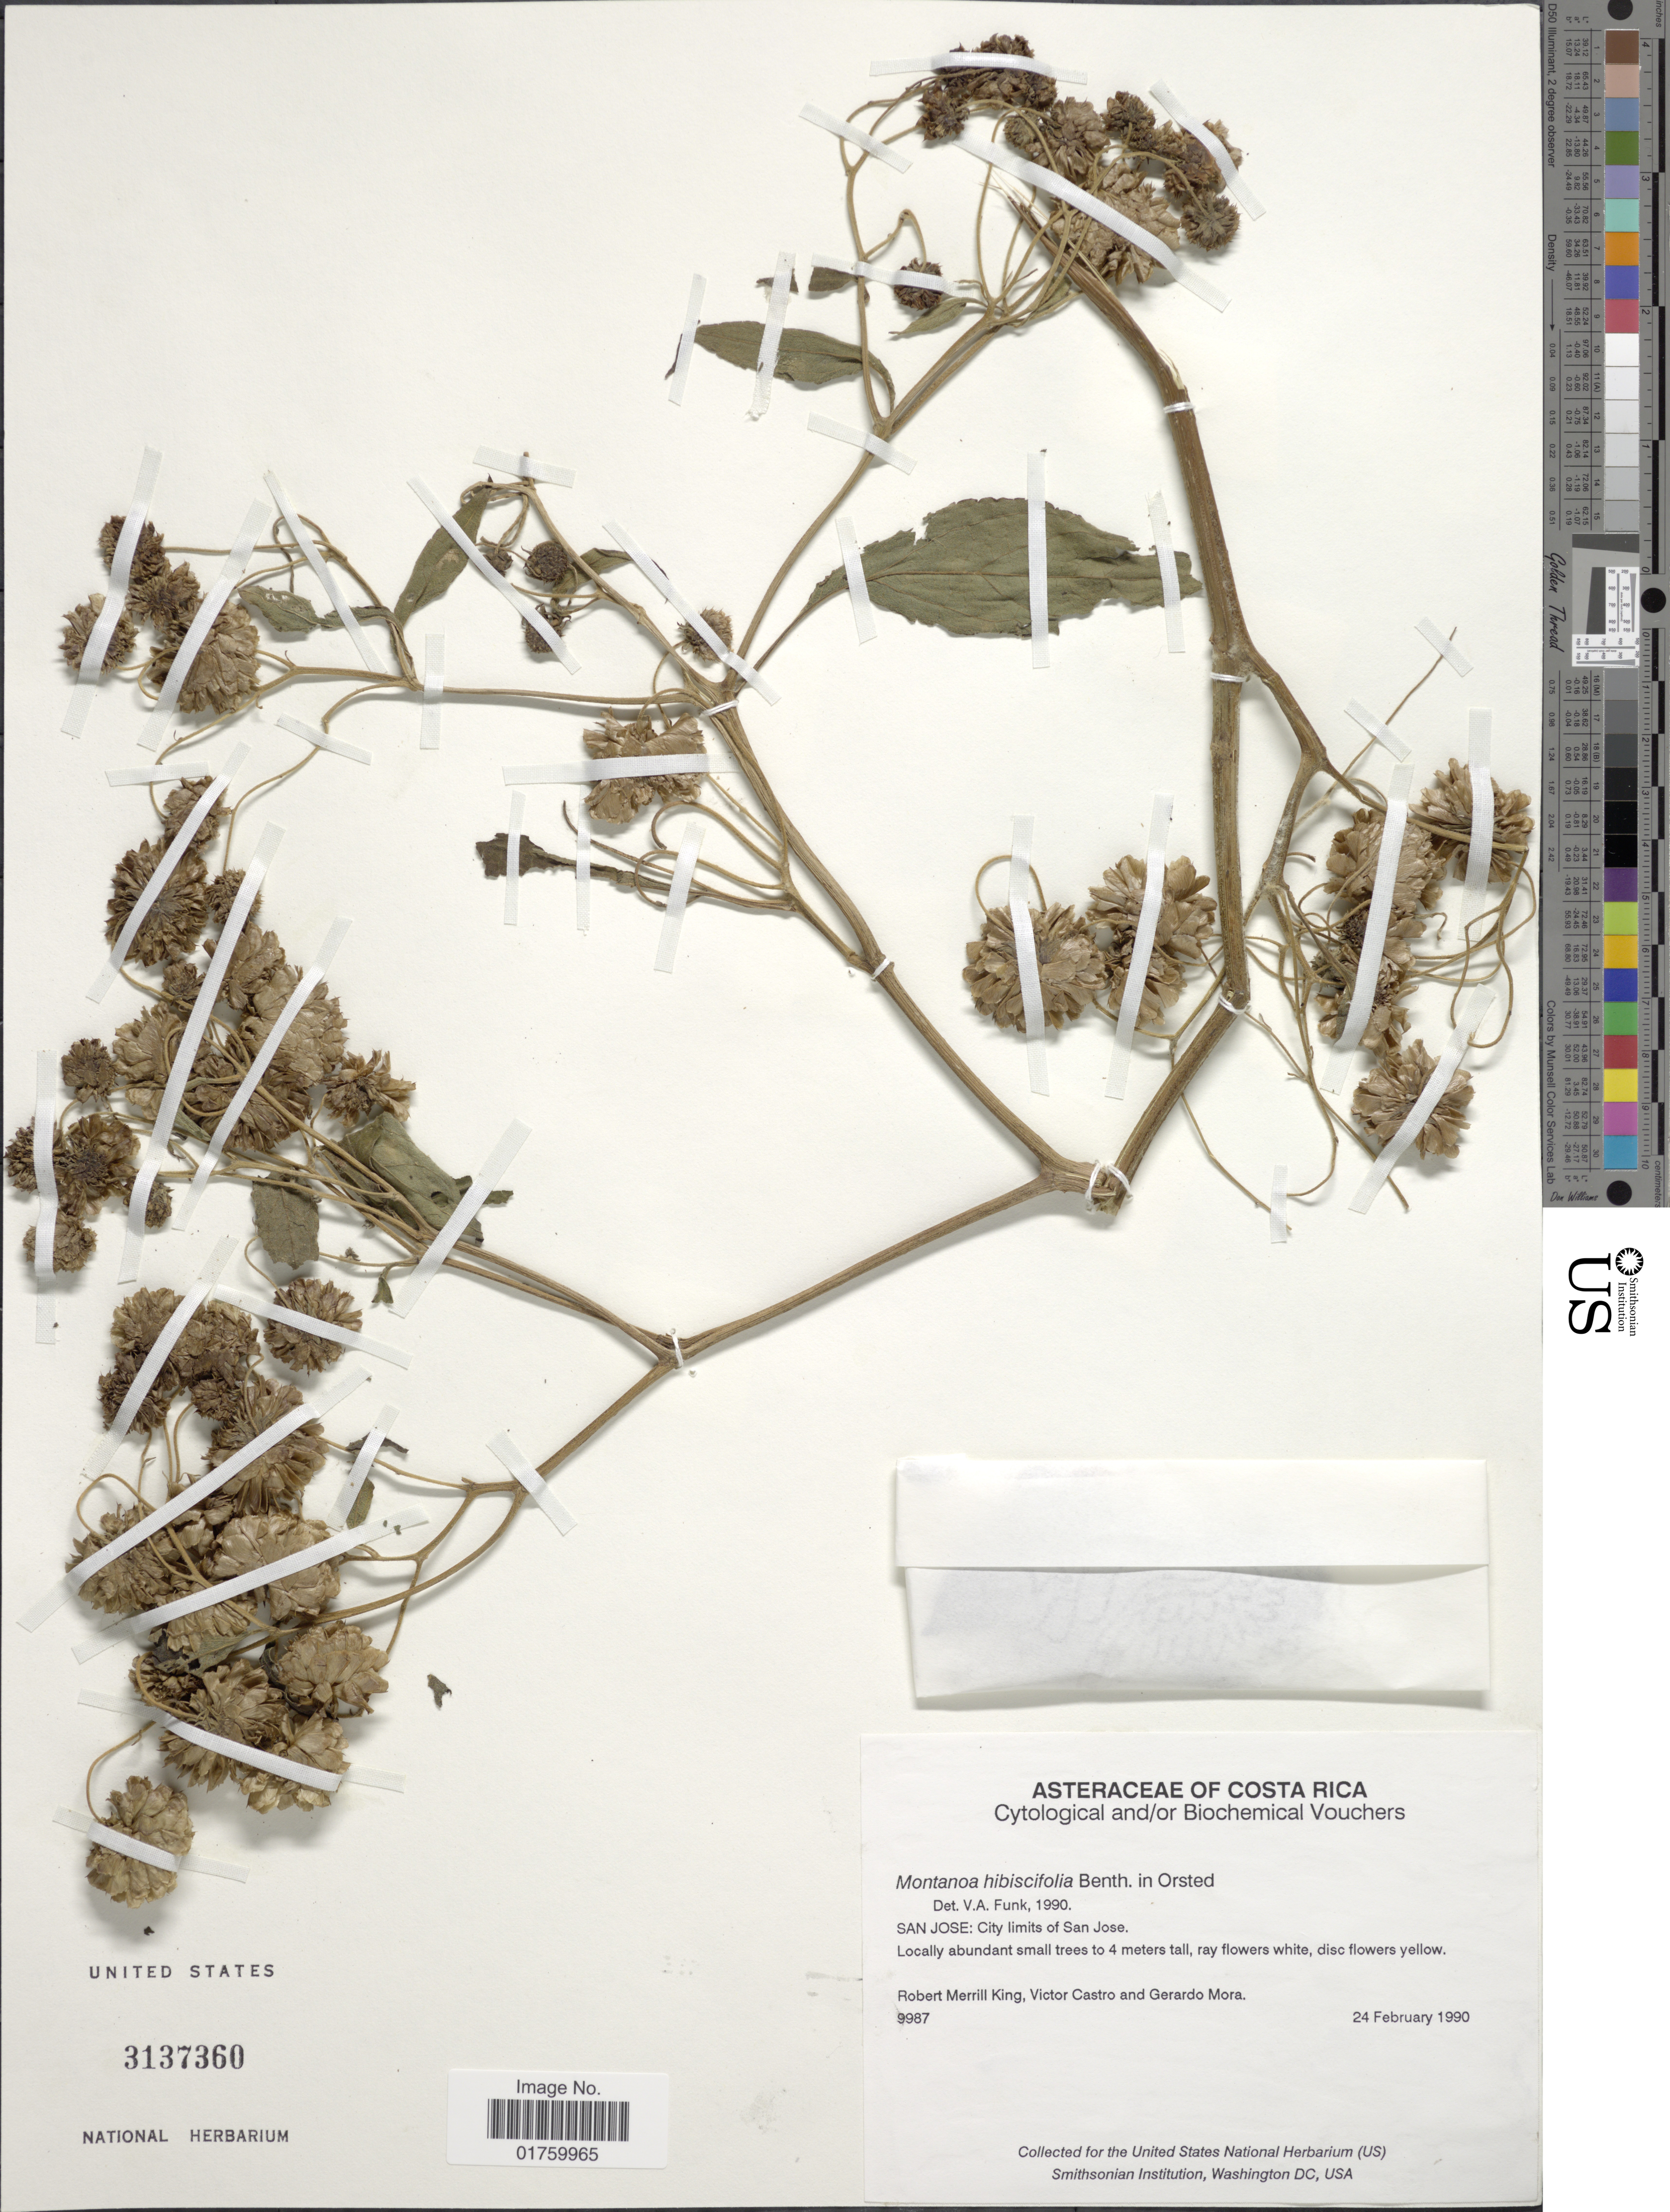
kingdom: Plantae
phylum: Tracheophyta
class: Magnoliopsida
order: Asterales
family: Asteraceae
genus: Montanoa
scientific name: Montanoa hibiscifolia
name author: Benth.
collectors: R. M. King, V. Castro & G. Mora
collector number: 9987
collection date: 1990-02-24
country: Costa Rica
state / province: San José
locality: City limits of San Jose.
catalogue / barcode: US 3137360